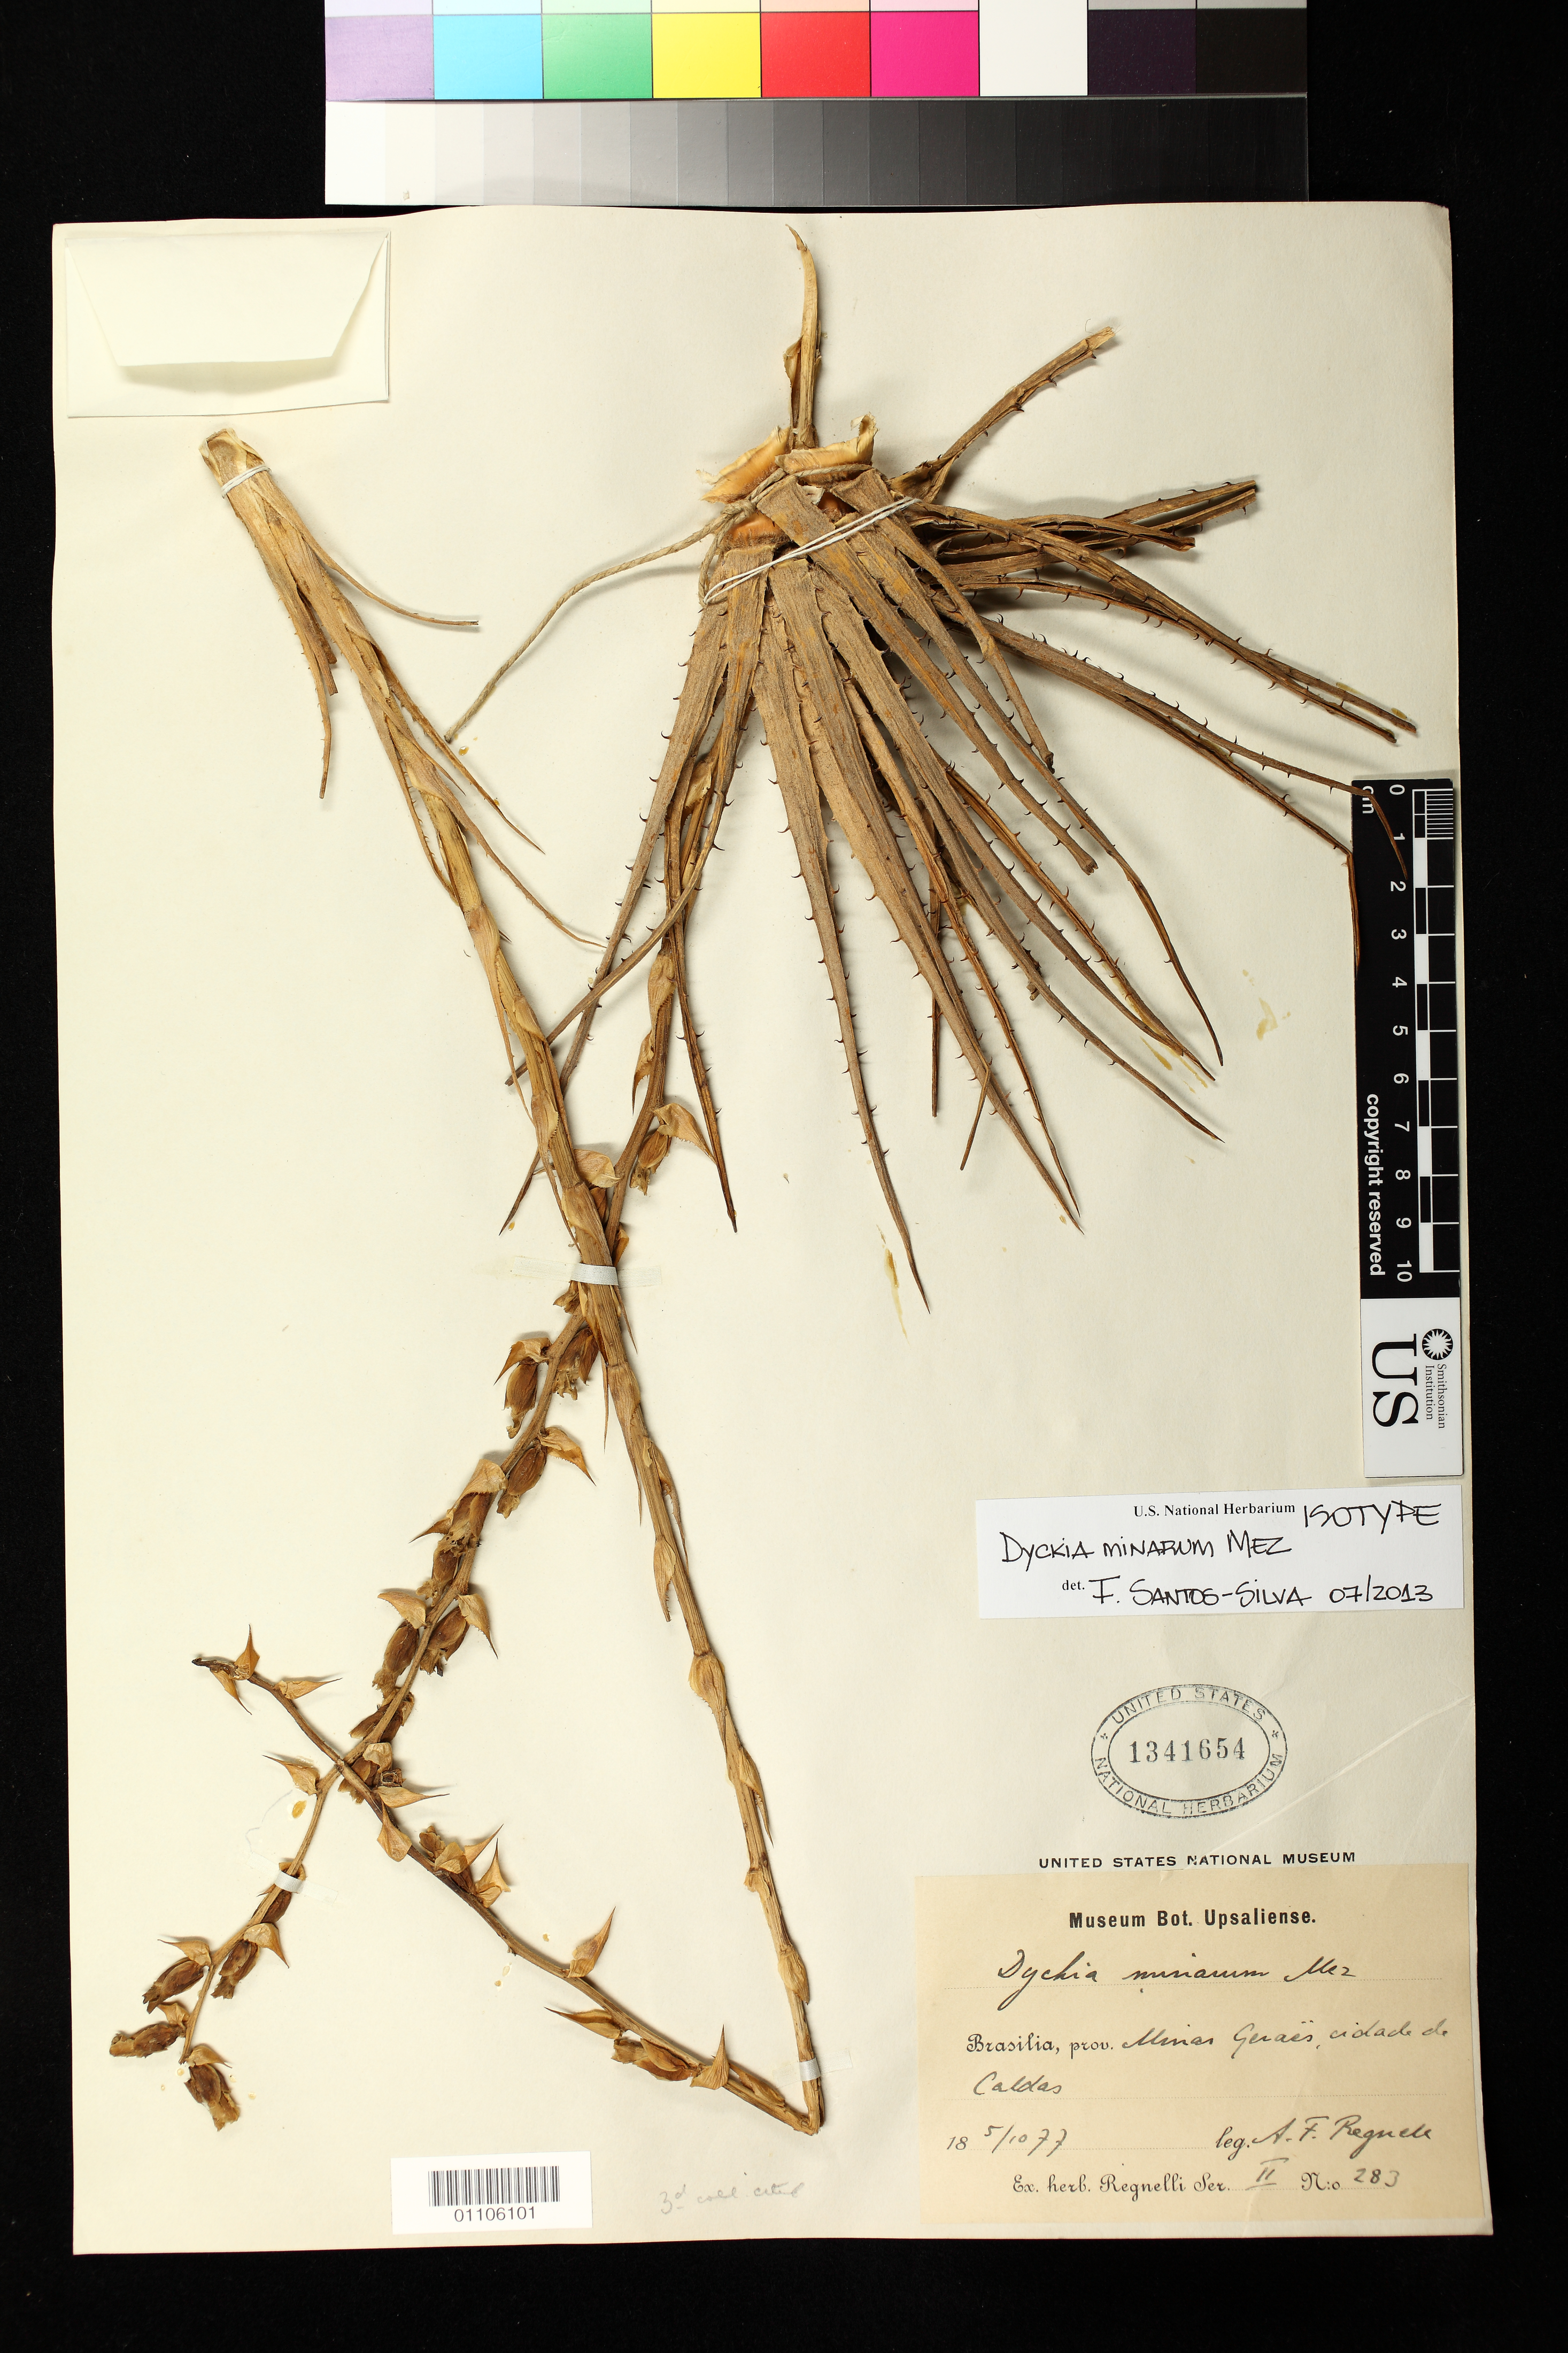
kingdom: Plantae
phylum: Tracheophyta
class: Liliopsida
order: Poales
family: Bromeliaceae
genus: Dyckia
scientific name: Dyckia minarum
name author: Mez in Mart.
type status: Possible Isolectotype; Isosyntype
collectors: A. F. Regnell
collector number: II 283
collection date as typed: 18 5/10 77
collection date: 1877-05-10 or 1877-10-05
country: Brazil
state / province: Minas Gerais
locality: Prov. Minas Geraes, cidade de Caldas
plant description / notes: Lectotypification cites collection date as 3 Oct 1868 (with an isolectotype at US), which neither of 2 US sheets matches.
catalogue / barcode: US 1341654